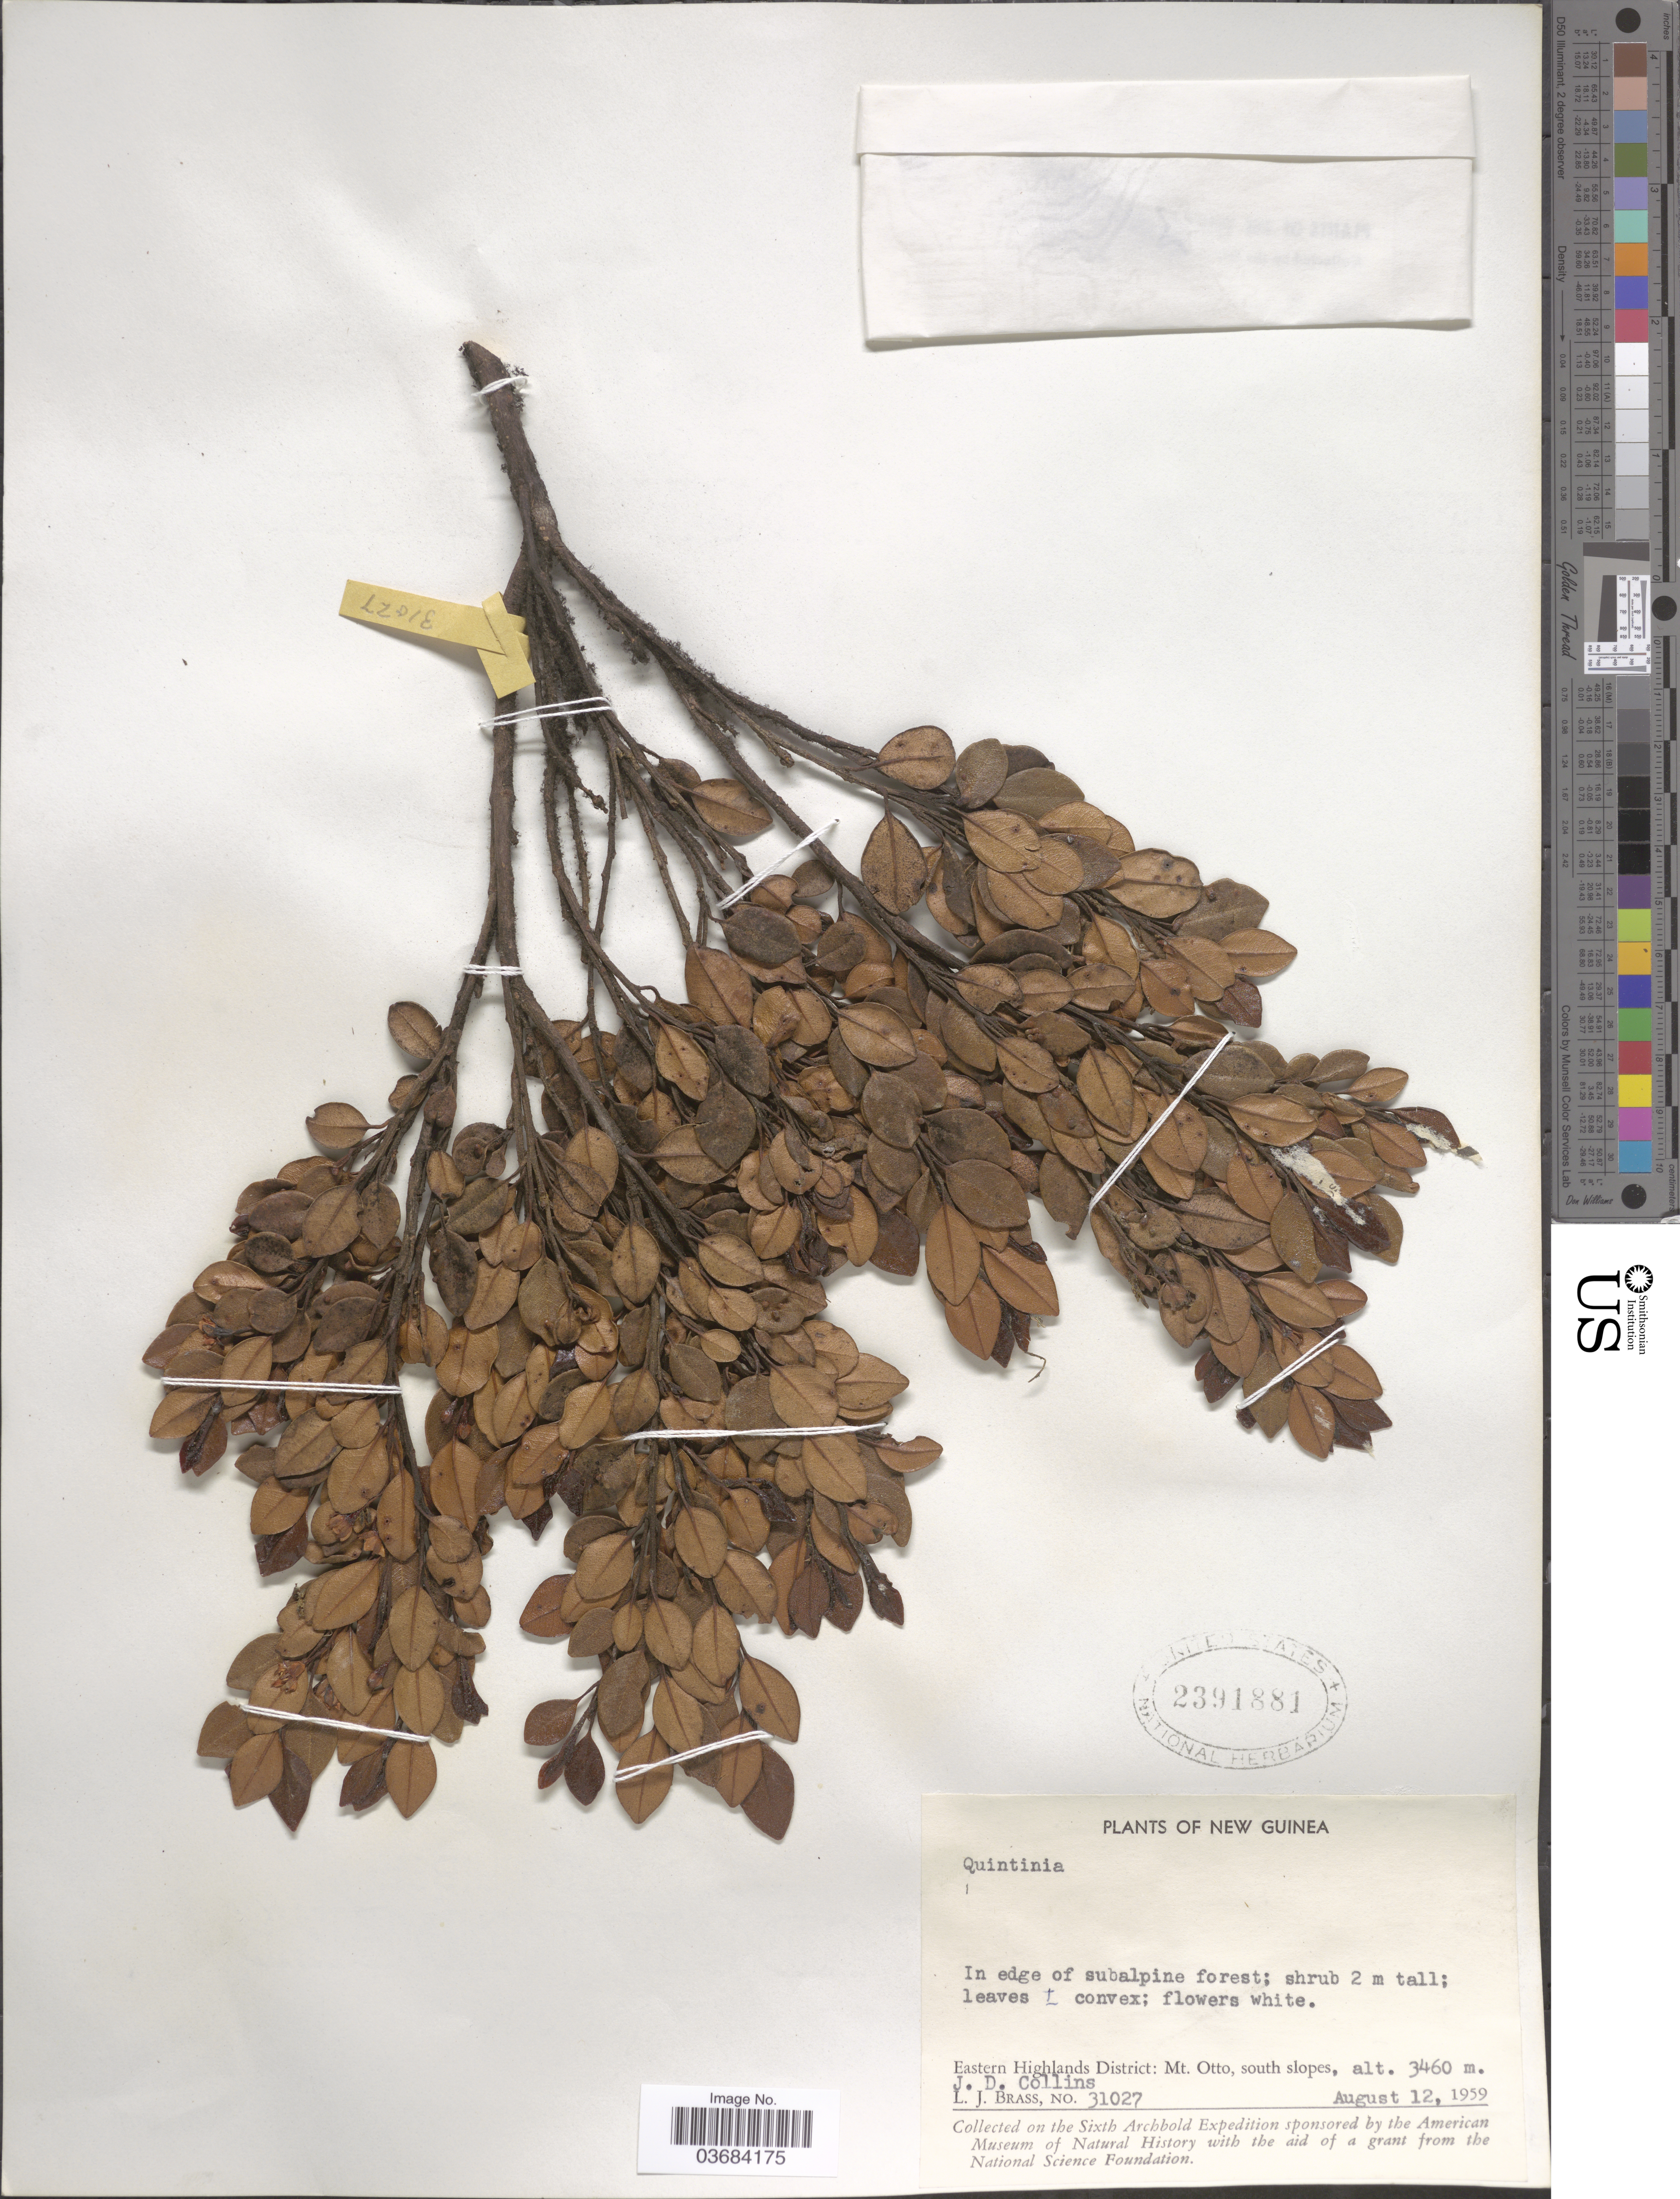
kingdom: Plantae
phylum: Tracheophyta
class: Magnoliopsida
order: Paracryphiales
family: Paracryphiaceae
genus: Quintinia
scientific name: Quintinia sp.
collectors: J. Collins & L. J. Brass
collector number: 31027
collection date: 1959-08-12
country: Papua New Guinea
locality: New Guinea. Eastern Highlands District: Mt. Otto, south slopes. Sixth Archbold Expedition.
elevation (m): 3460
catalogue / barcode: US 2391881